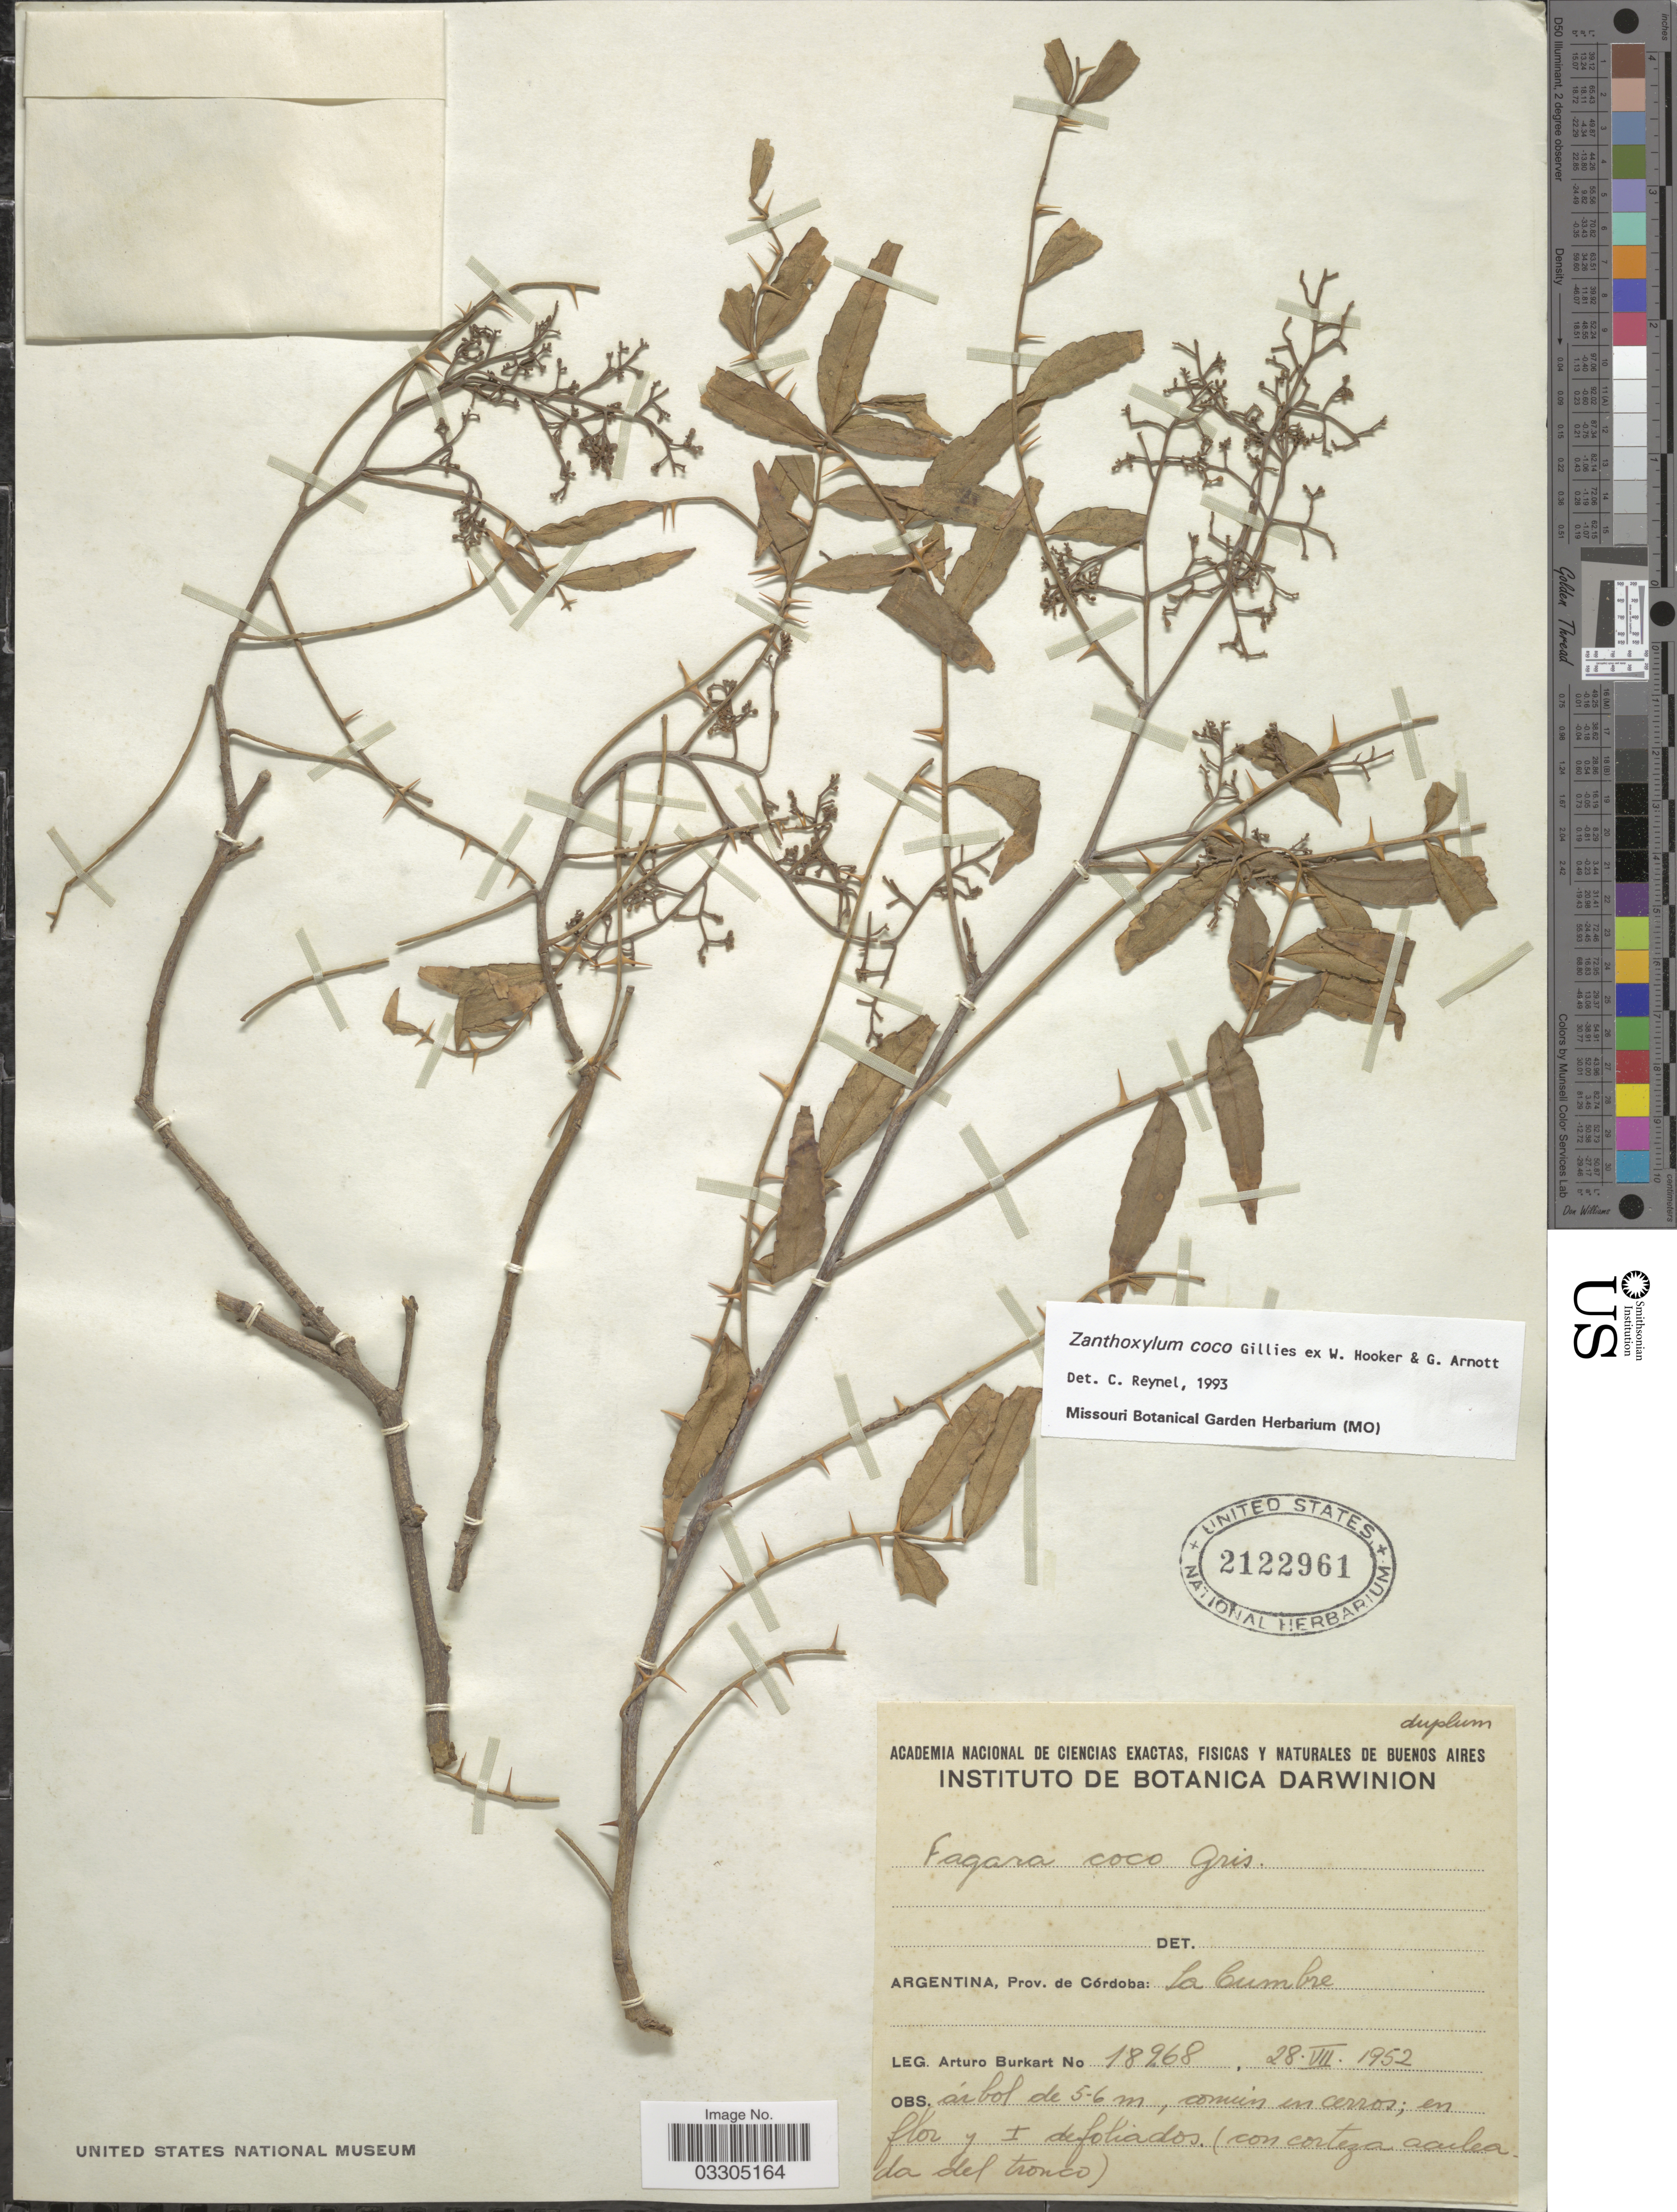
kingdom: Plantae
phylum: Tracheophyta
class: Magnoliopsida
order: Sapindales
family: Rutaceae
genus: Zanthoxylum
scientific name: Zanthoxylum coco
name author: Hook. & Arn.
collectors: A. E. Burkart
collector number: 18968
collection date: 1952-07-28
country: Argentina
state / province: Cordoba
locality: La Cumbre.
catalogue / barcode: US 2122961